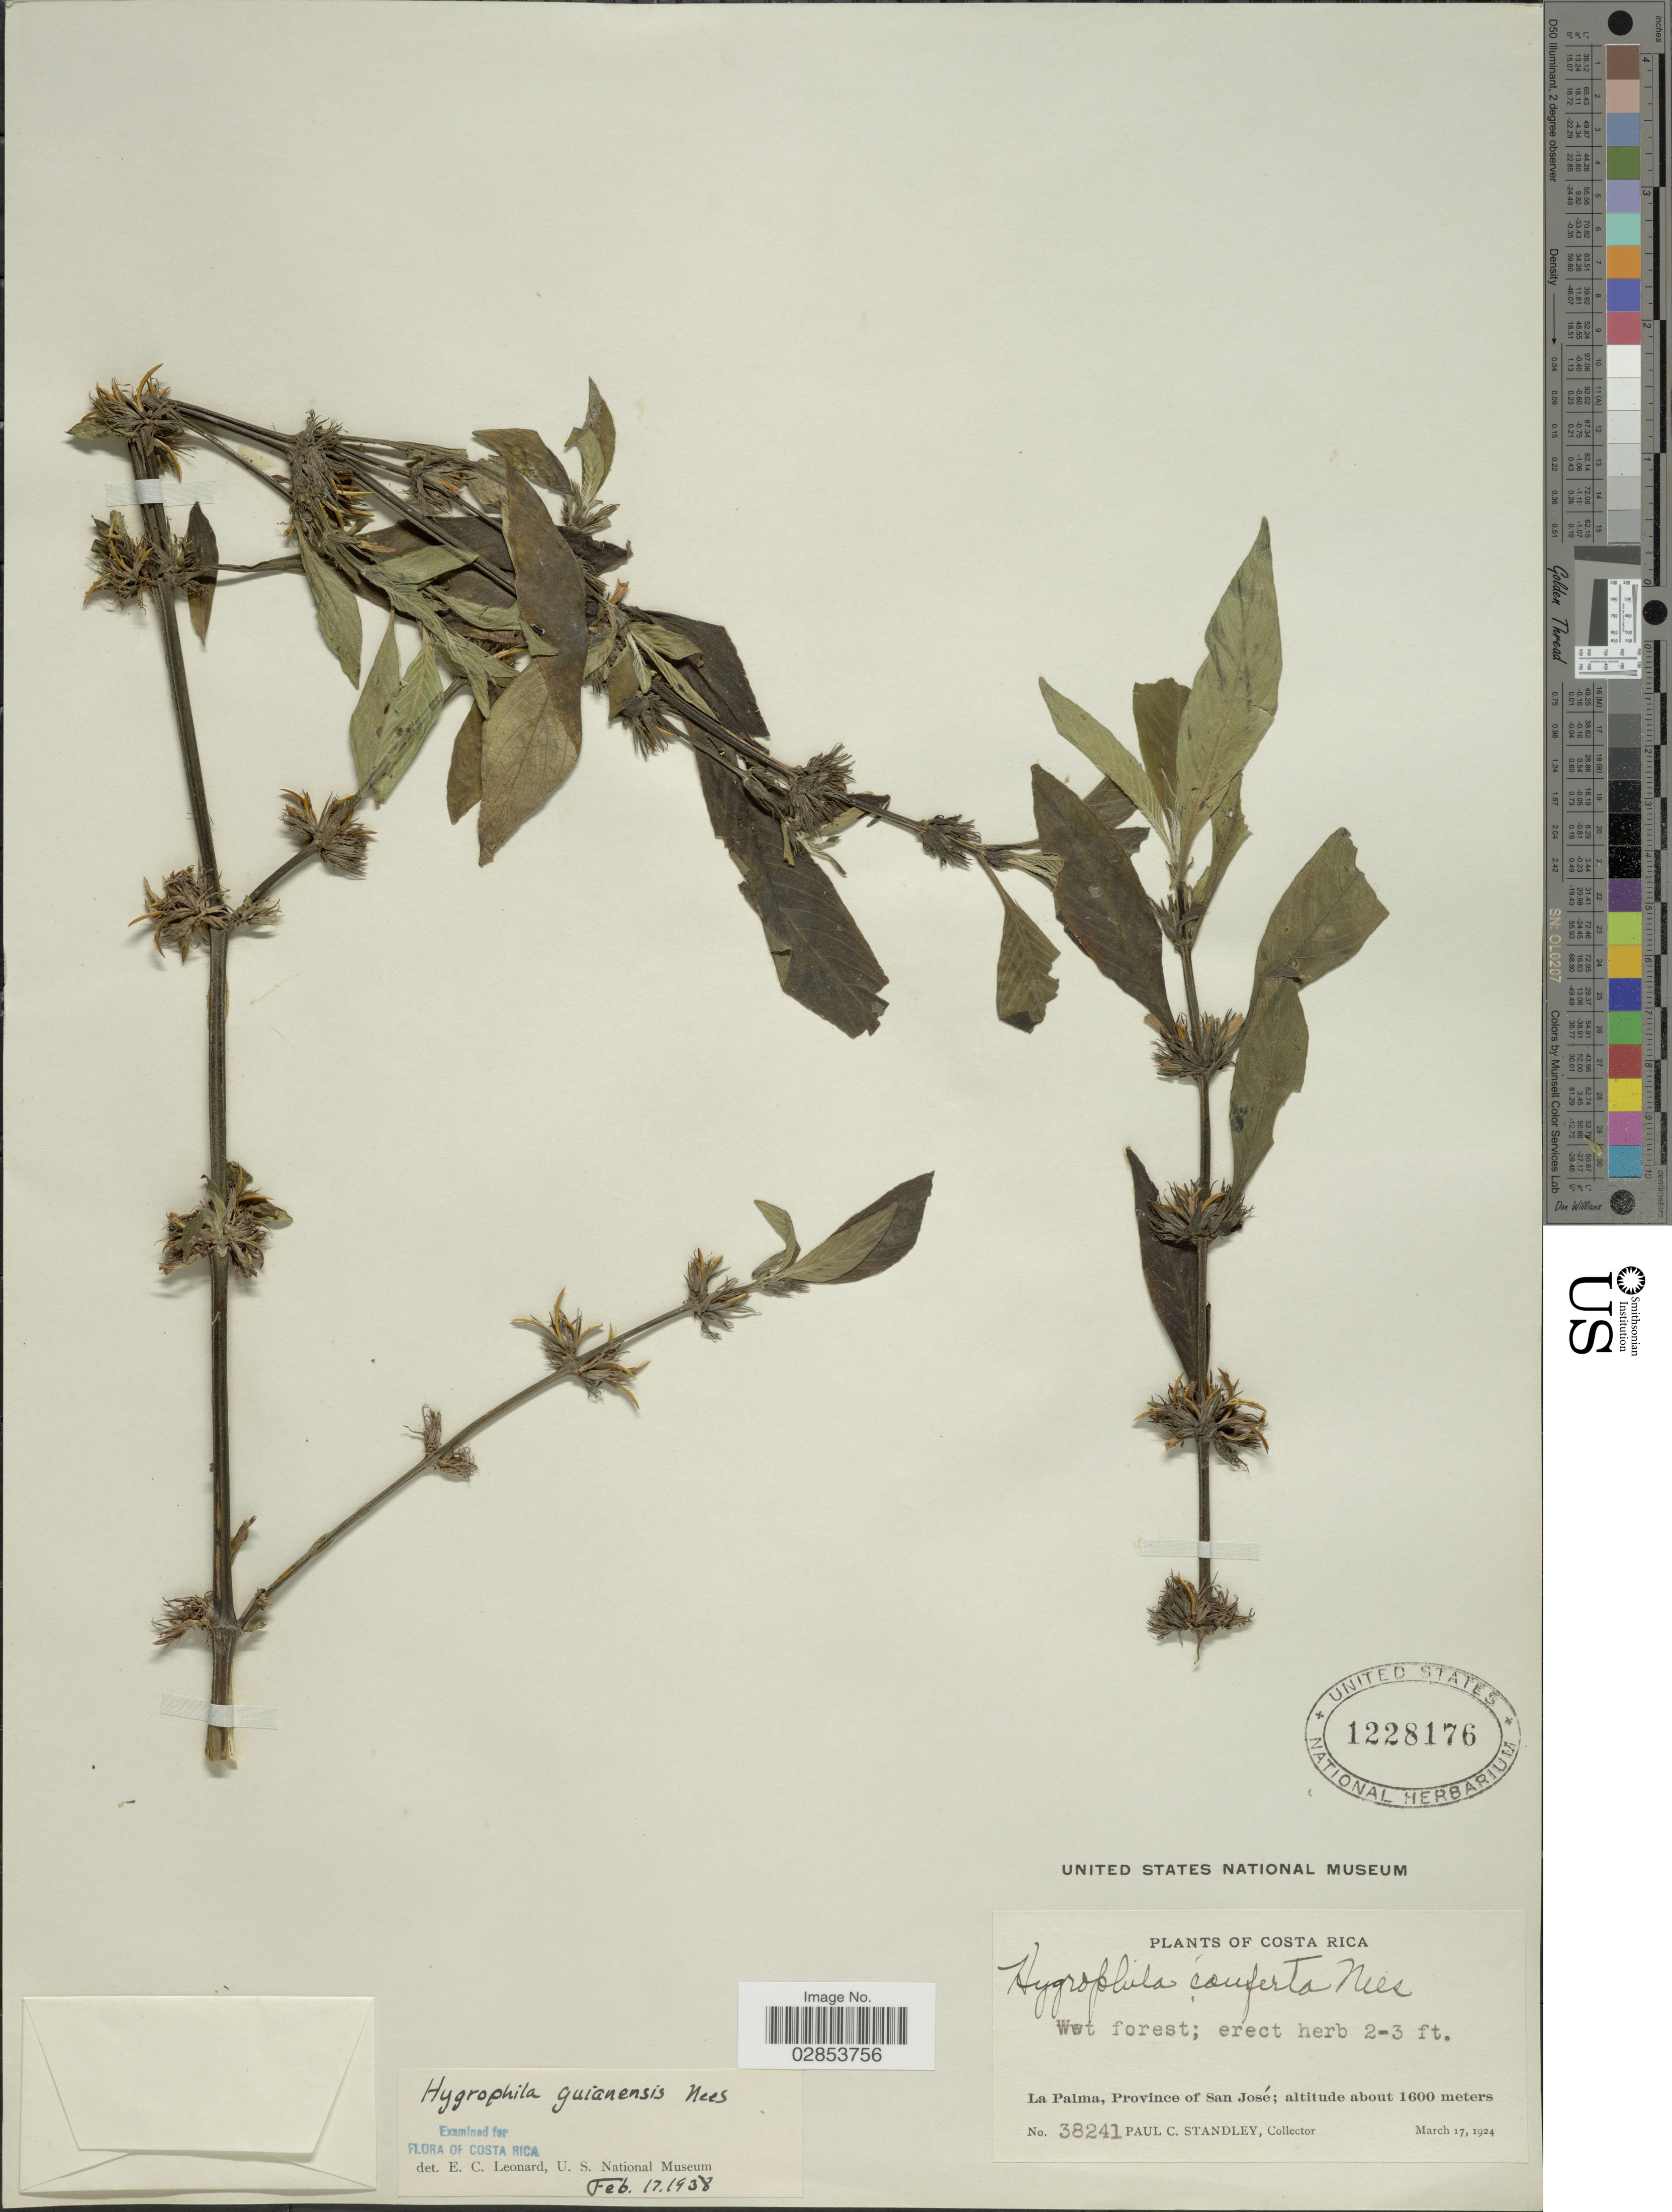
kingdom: Plantae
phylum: Tracheophyta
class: Magnoliopsida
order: Lamiales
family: Acanthaceae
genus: Hygrophila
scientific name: Hygrophila costata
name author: Nees & T. Nees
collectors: P. C. Standley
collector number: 38241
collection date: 1924-03-17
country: Costa Rica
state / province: San José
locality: La Palma.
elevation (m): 1600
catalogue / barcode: US 1228176